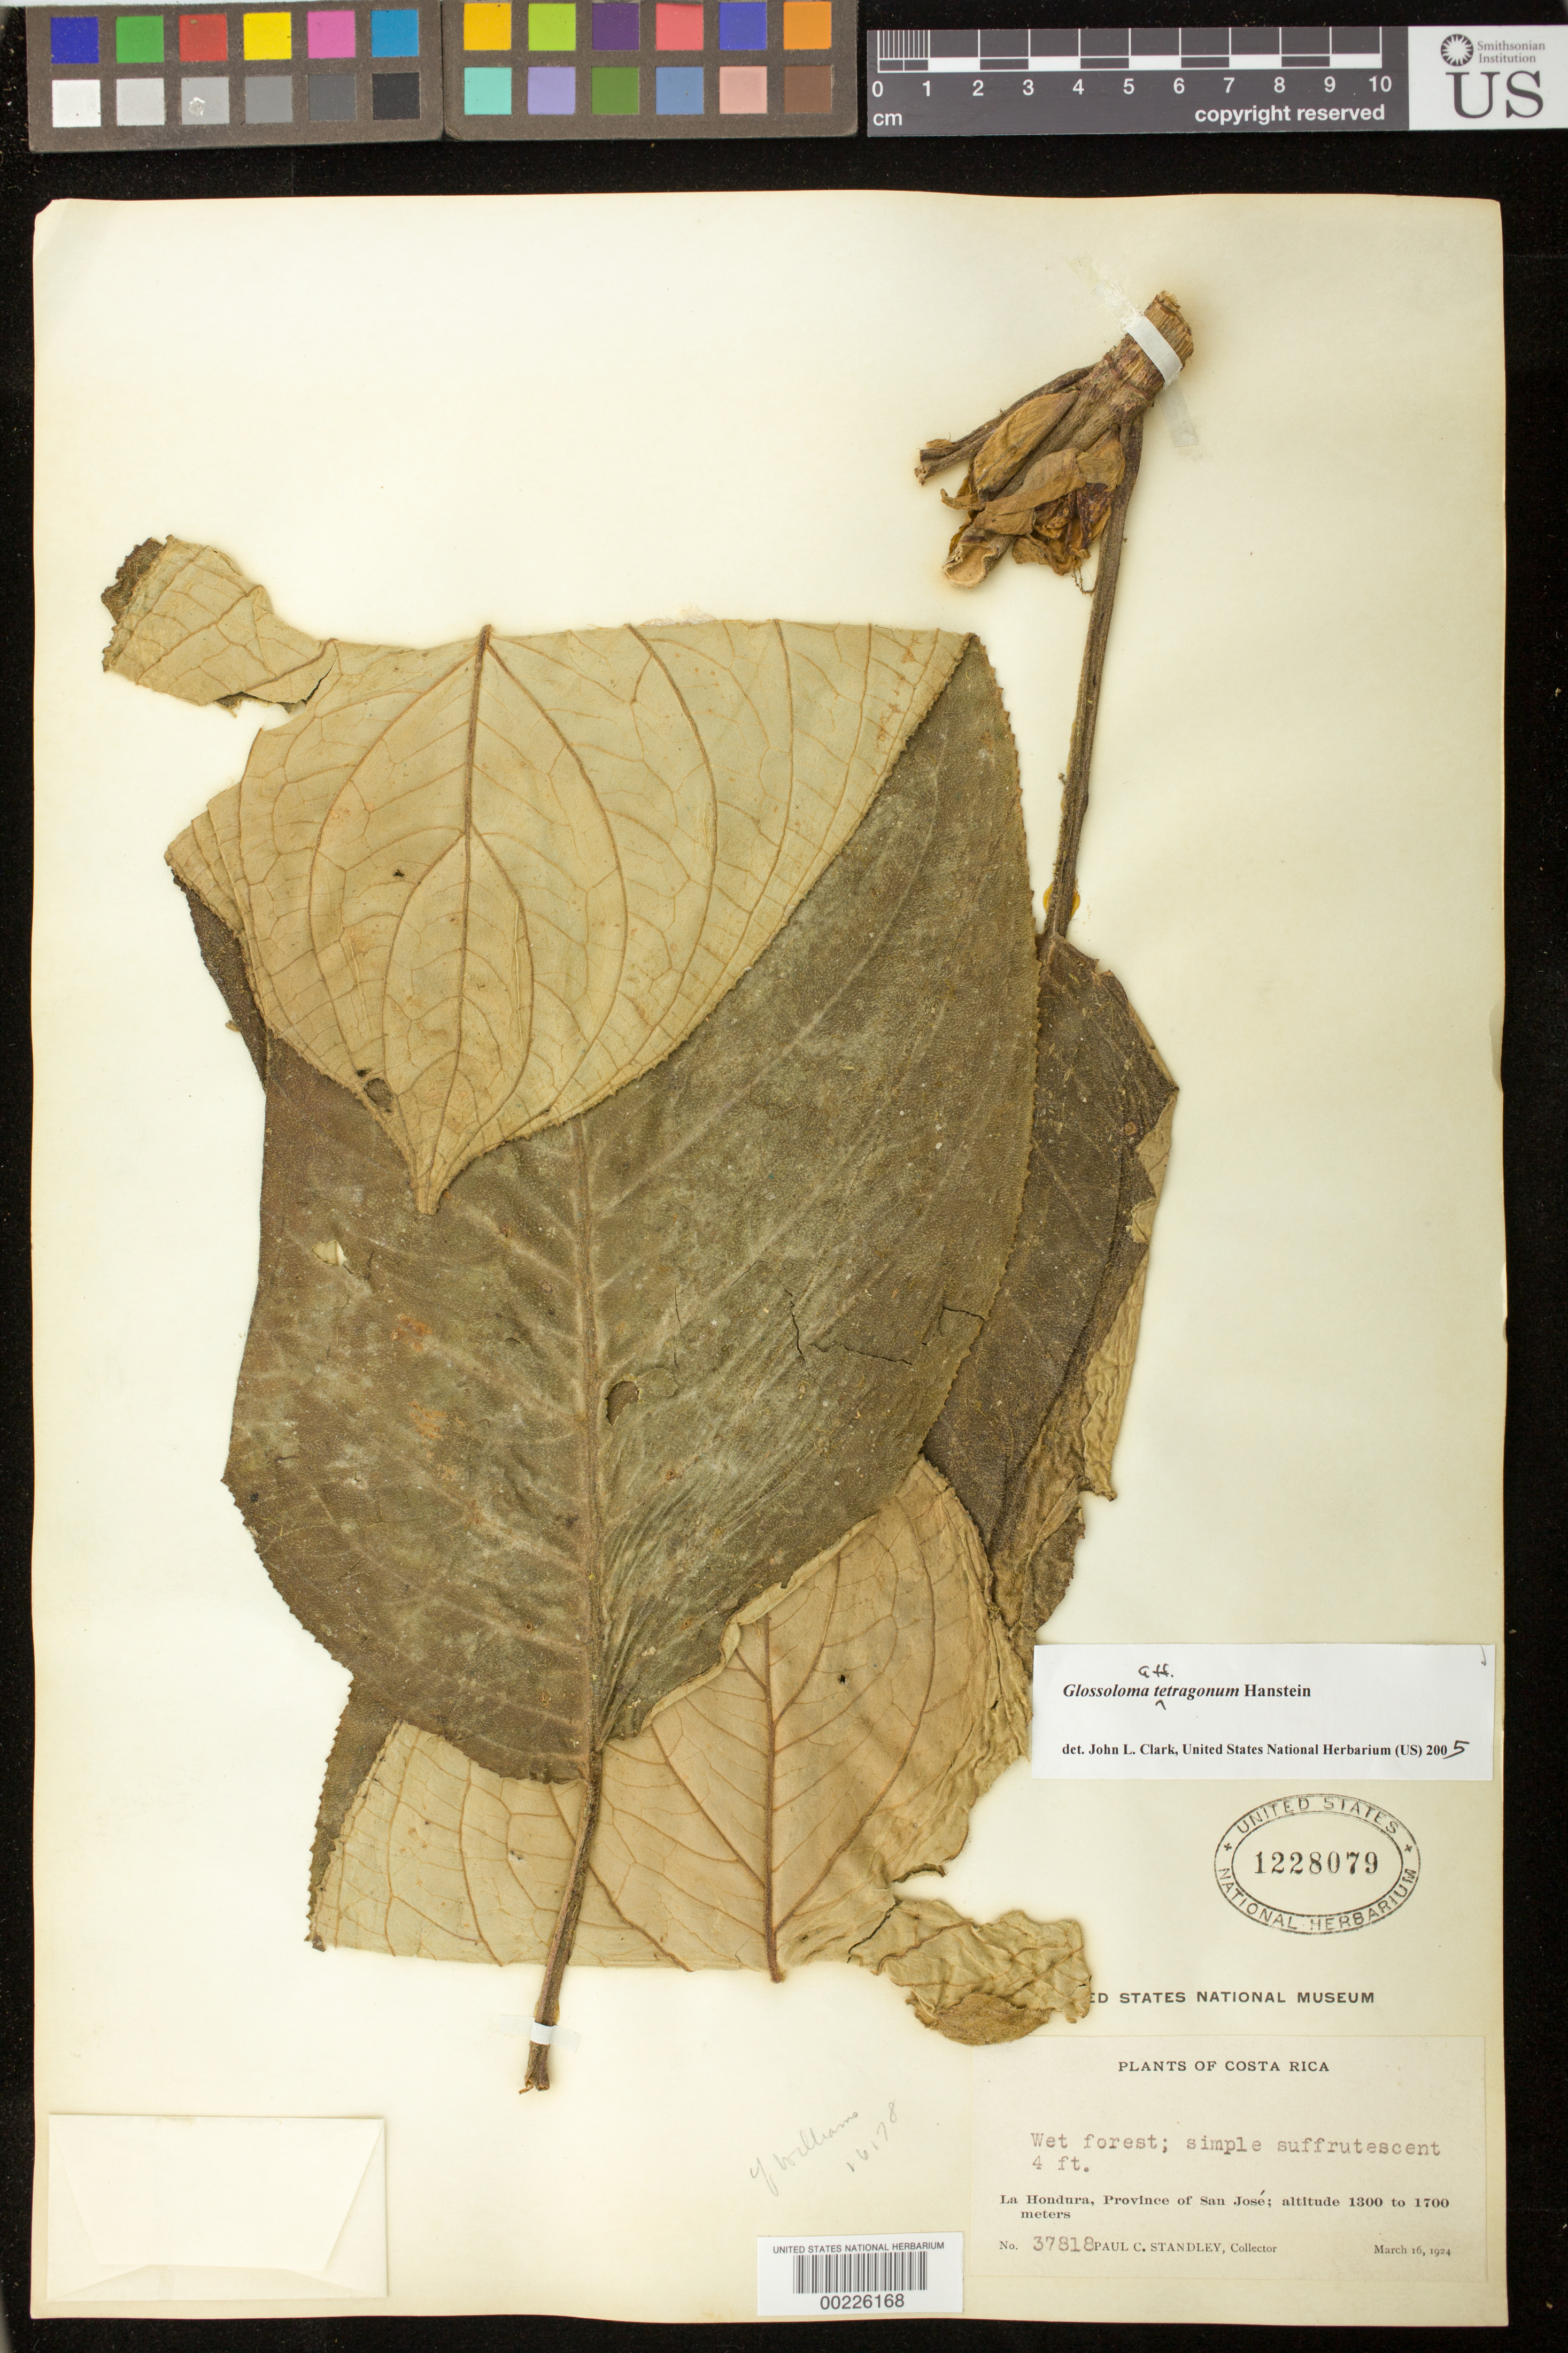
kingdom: Plantae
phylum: Tracheophyta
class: Magnoliopsida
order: Lamiales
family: Gesneriaceae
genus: Glossoloma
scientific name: Glossoloma tetragonum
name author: Hanst.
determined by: Clark, J. L., (SEL), The Marie Selby Botanical Garden (UNITED STATES)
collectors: P. C. Standley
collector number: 37818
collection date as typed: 16 Mar 1924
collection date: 1924-03-16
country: Costa Rica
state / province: San José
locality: La Hondura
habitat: Wet forest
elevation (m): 1300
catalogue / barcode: US 1228079